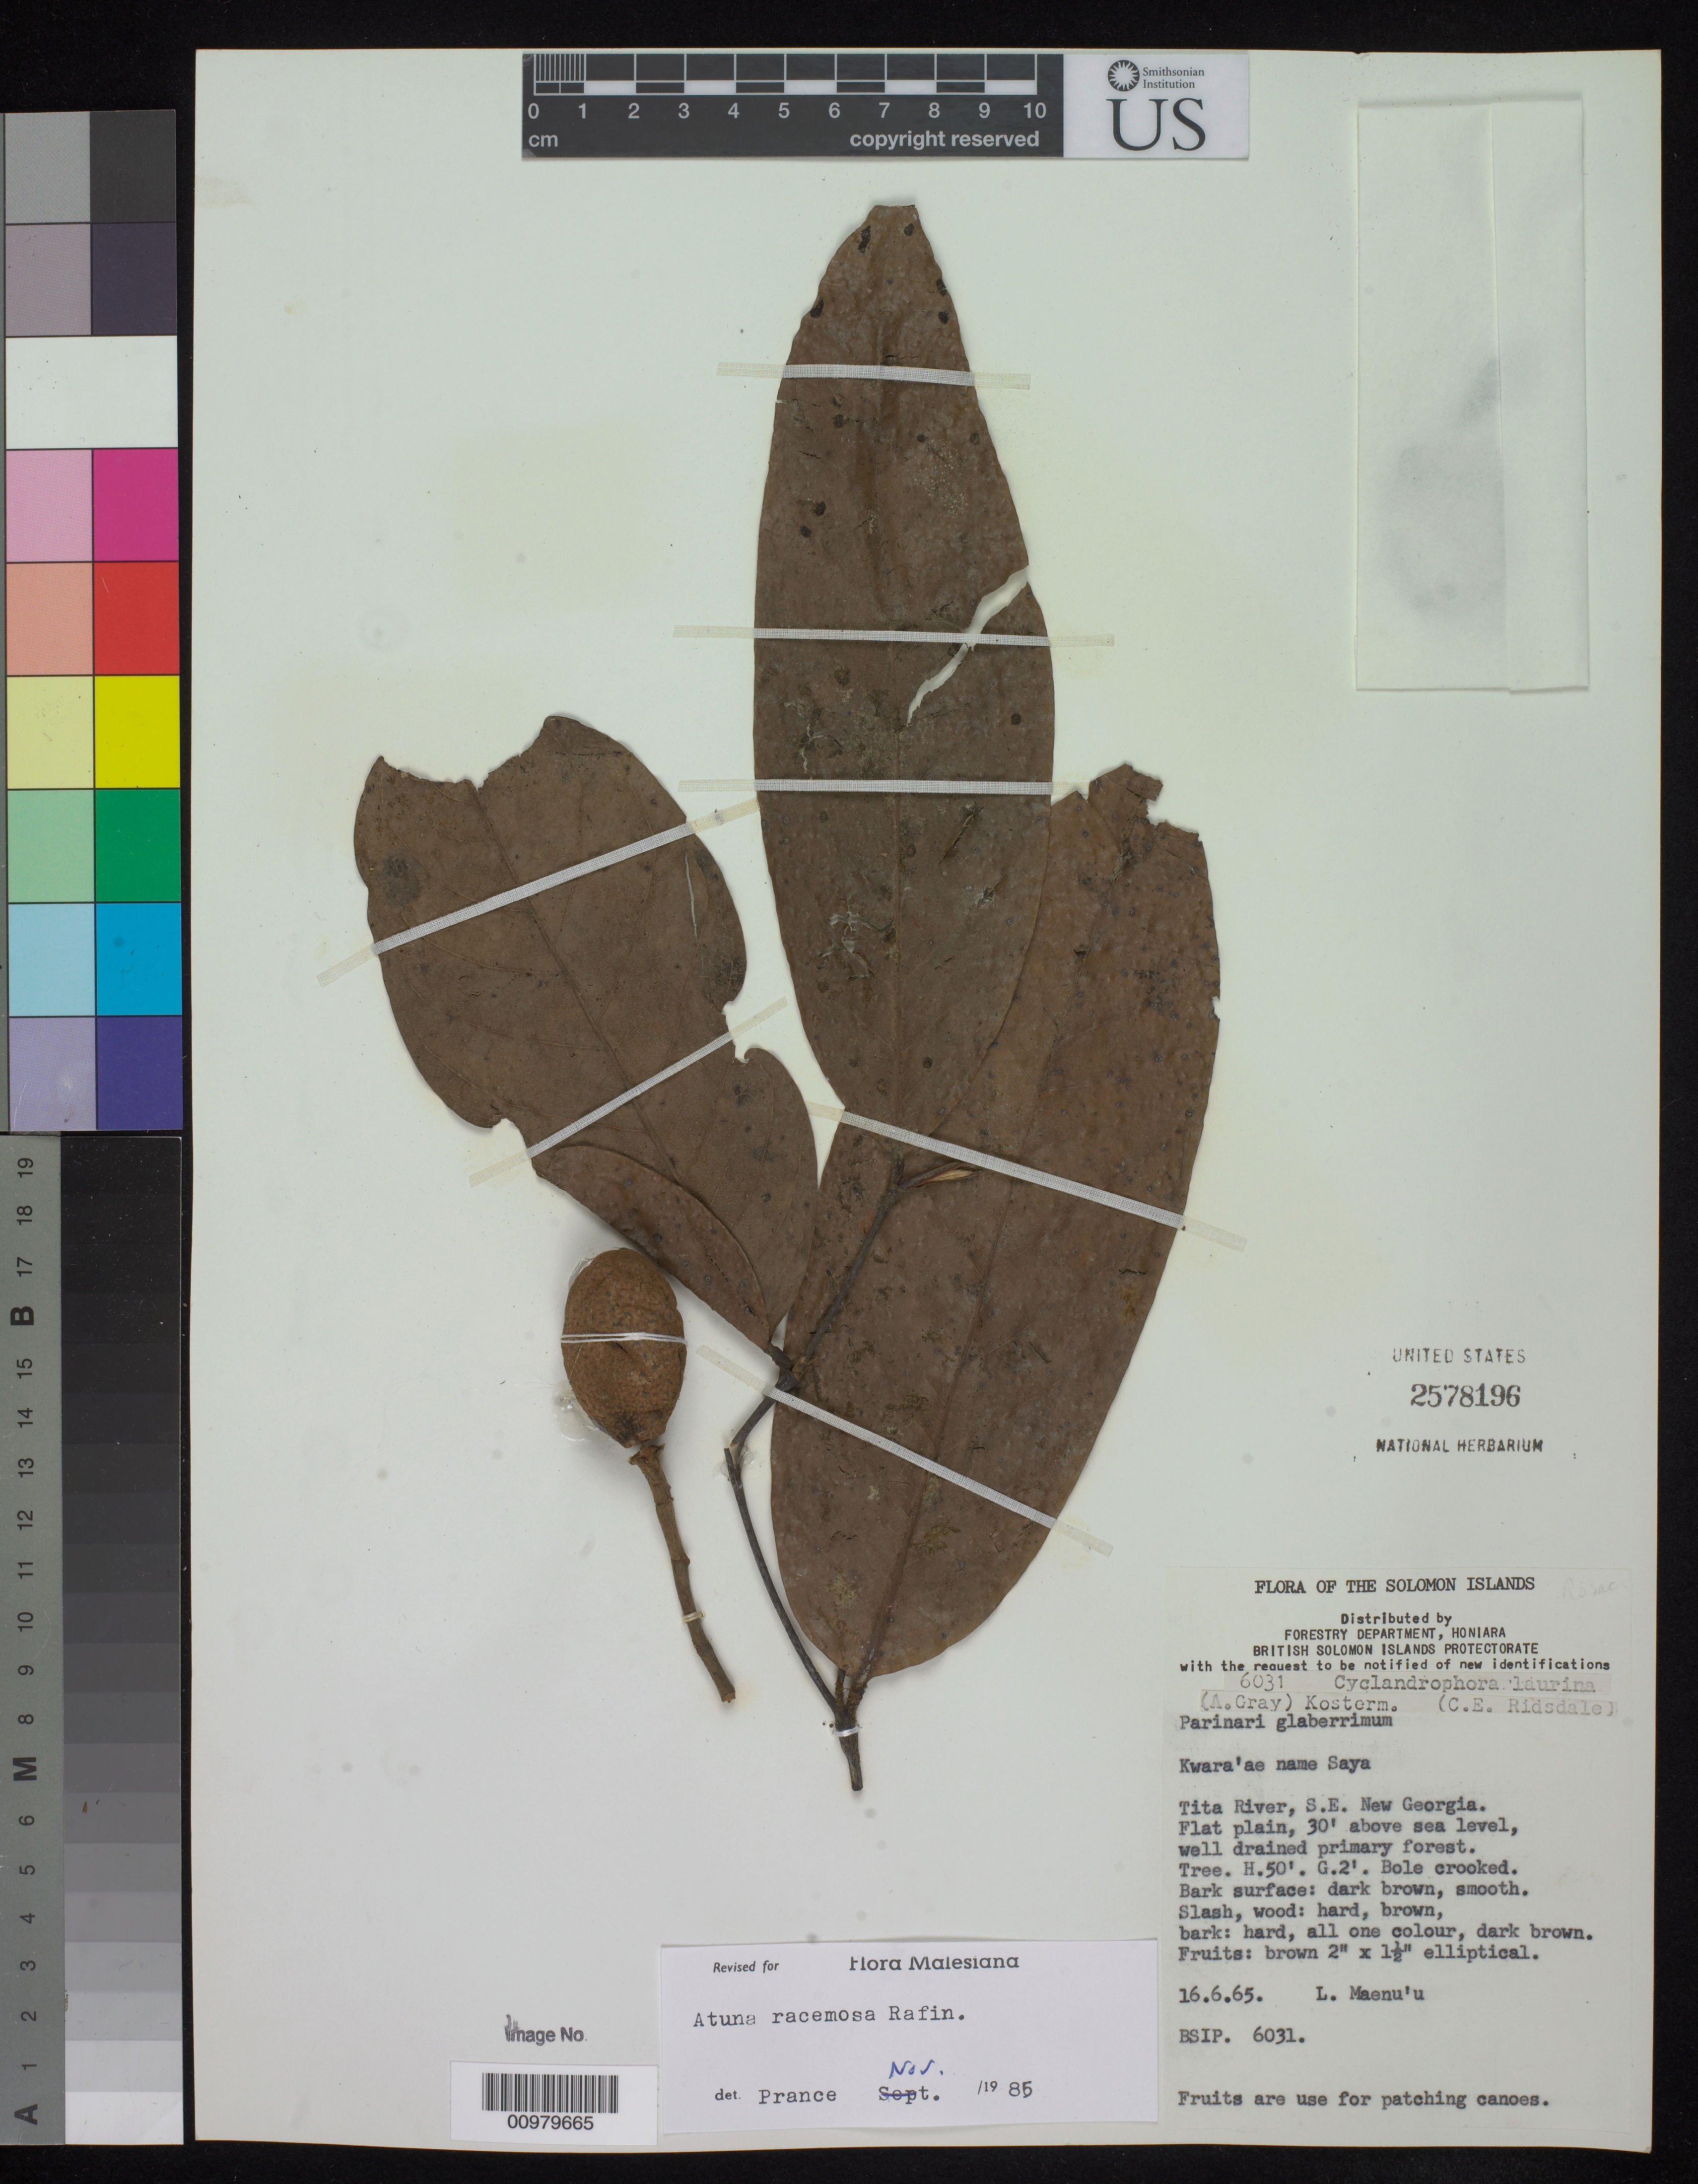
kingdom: Plantae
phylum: Tracheophyta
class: Magnoliopsida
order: Malpighiales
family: Chrysobalanaceae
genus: Atuna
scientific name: Atuna racemosa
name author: Raf.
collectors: L. Maenu'u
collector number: BSIP 6031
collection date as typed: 16 Jun 1965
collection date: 1965-06-16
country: Solomon Islands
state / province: Western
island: New Georgia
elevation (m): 9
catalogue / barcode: US 2578196